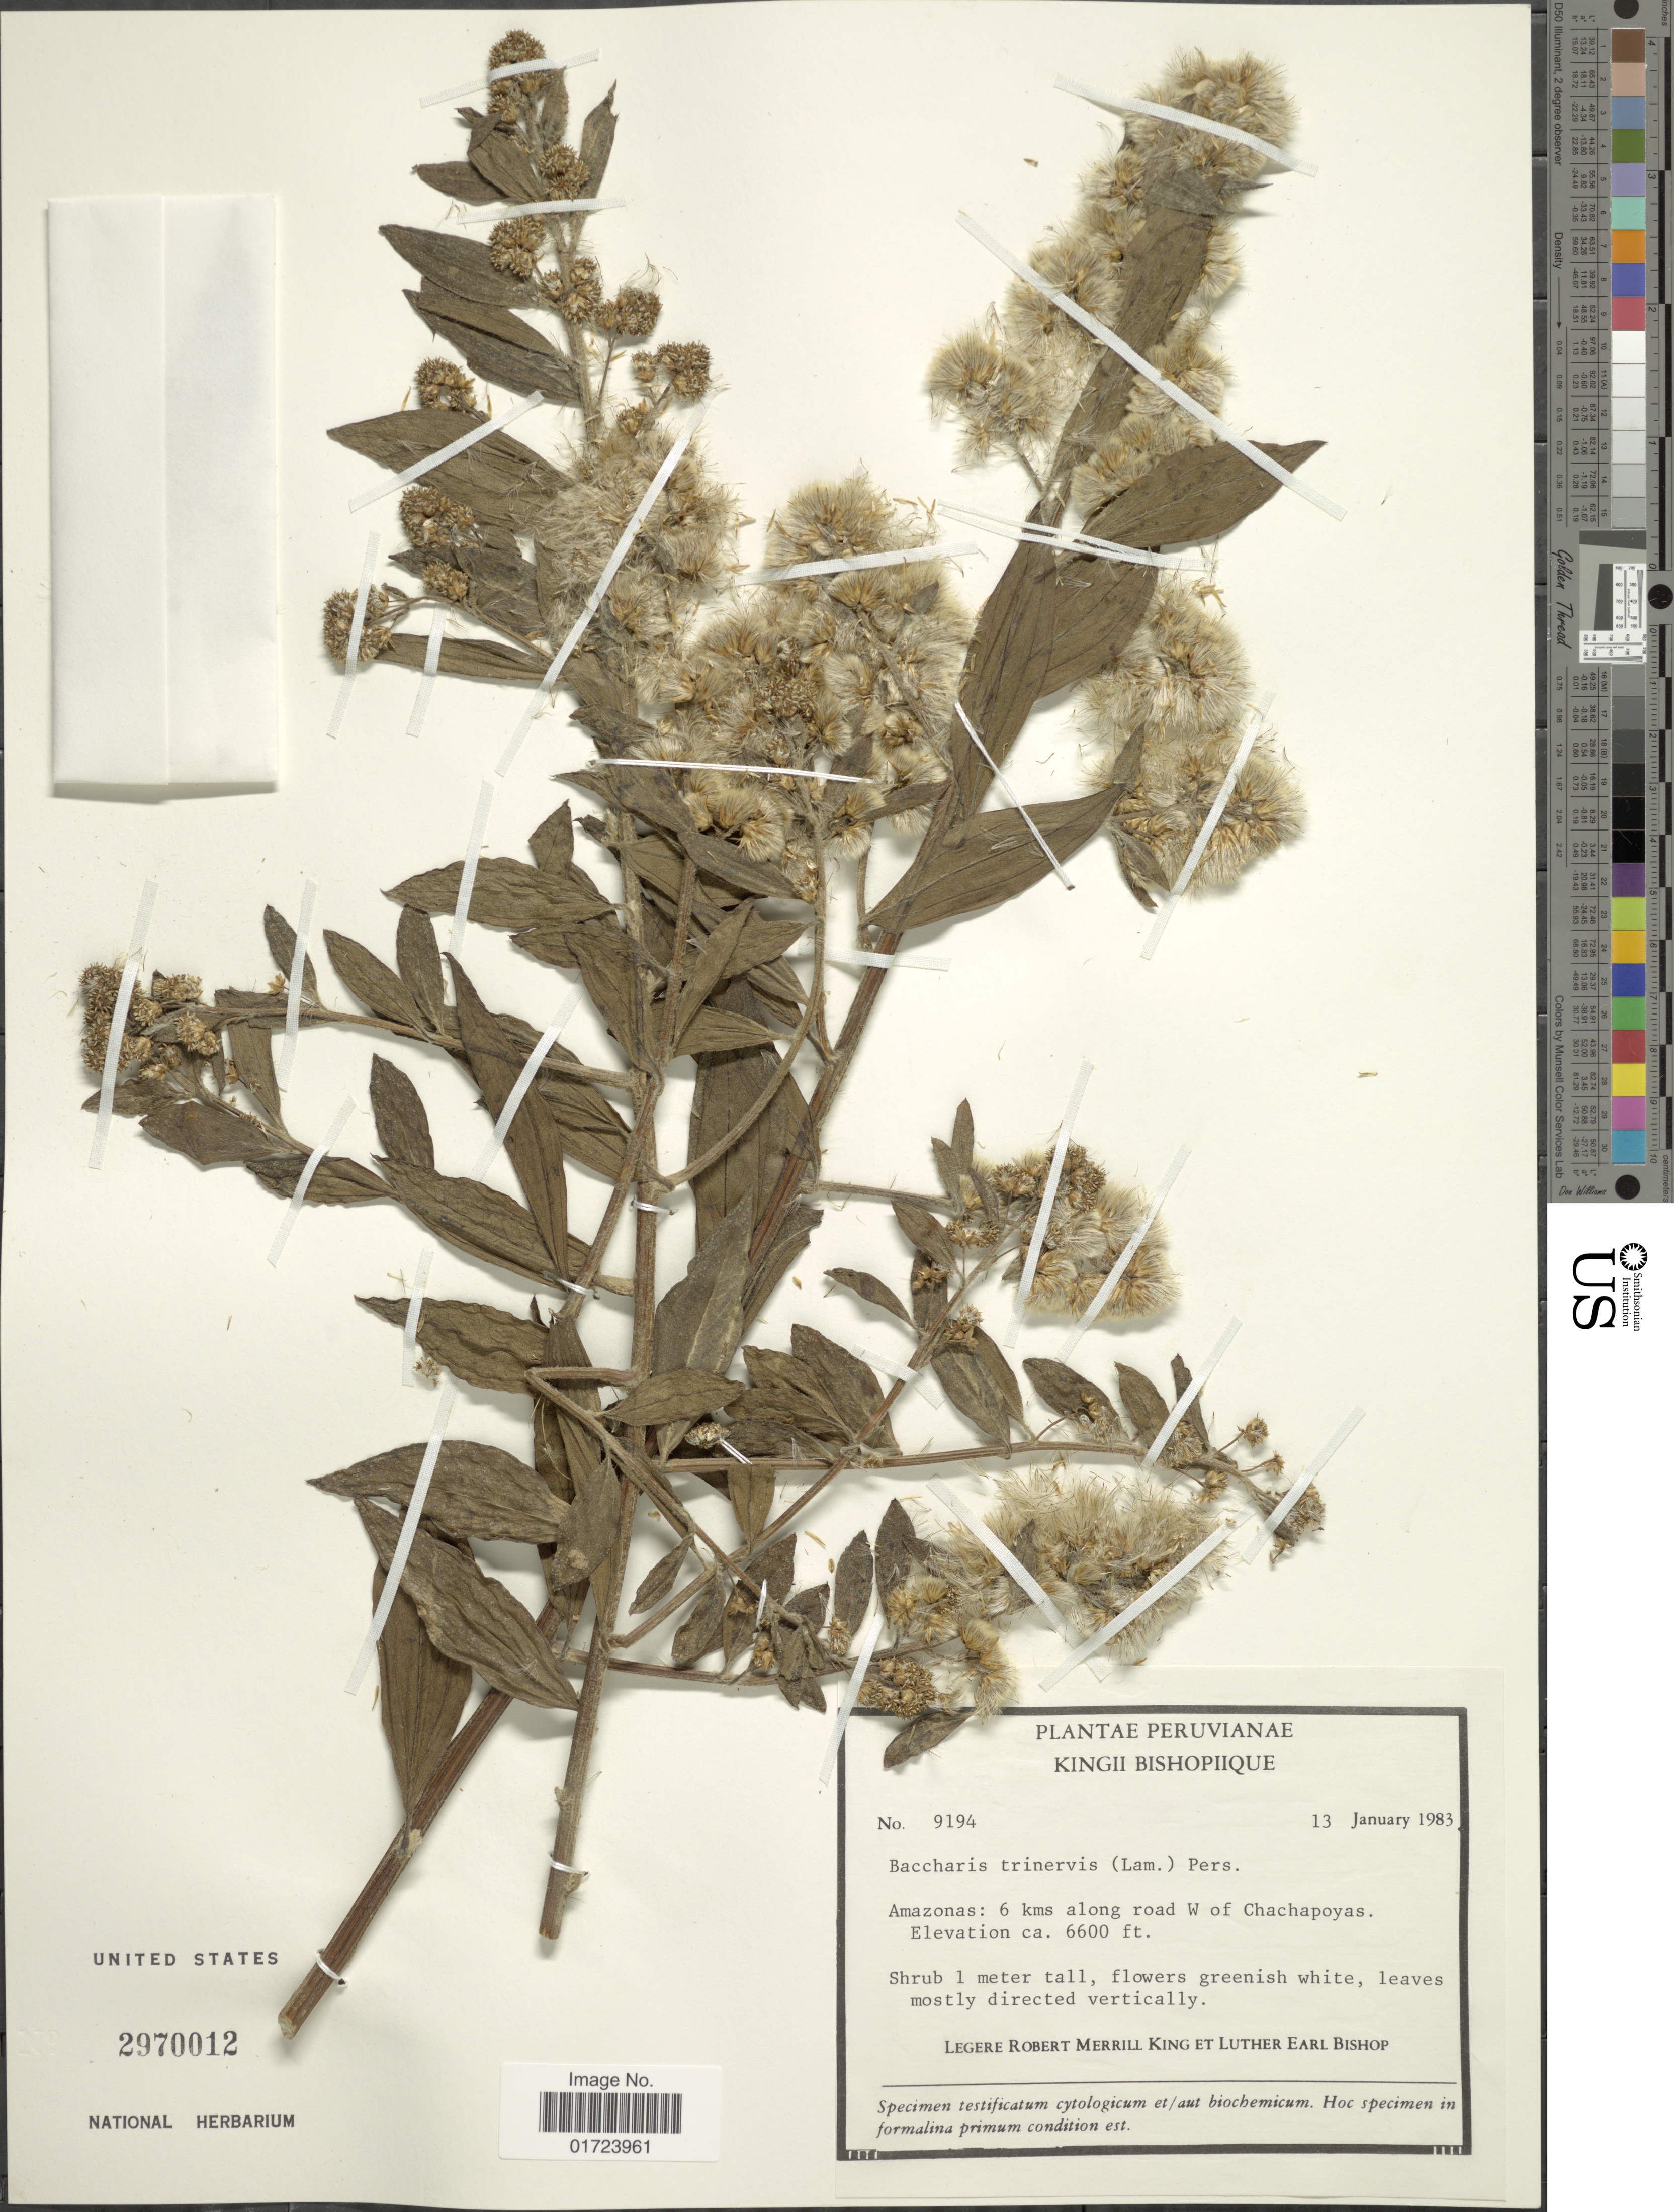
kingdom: Plantae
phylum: Tracheophyta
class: Magnoliopsida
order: Asterales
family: Asteraceae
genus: Baccharis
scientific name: Baccharis trinervis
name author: (Lam.) Pers.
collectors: R. M. King & L. E. Bishop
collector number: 9194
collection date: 1983-01-13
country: Peru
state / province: Amazonas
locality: Amazonas: 6 kms along road W of Chachapoyas.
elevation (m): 2012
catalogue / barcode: US 2970012